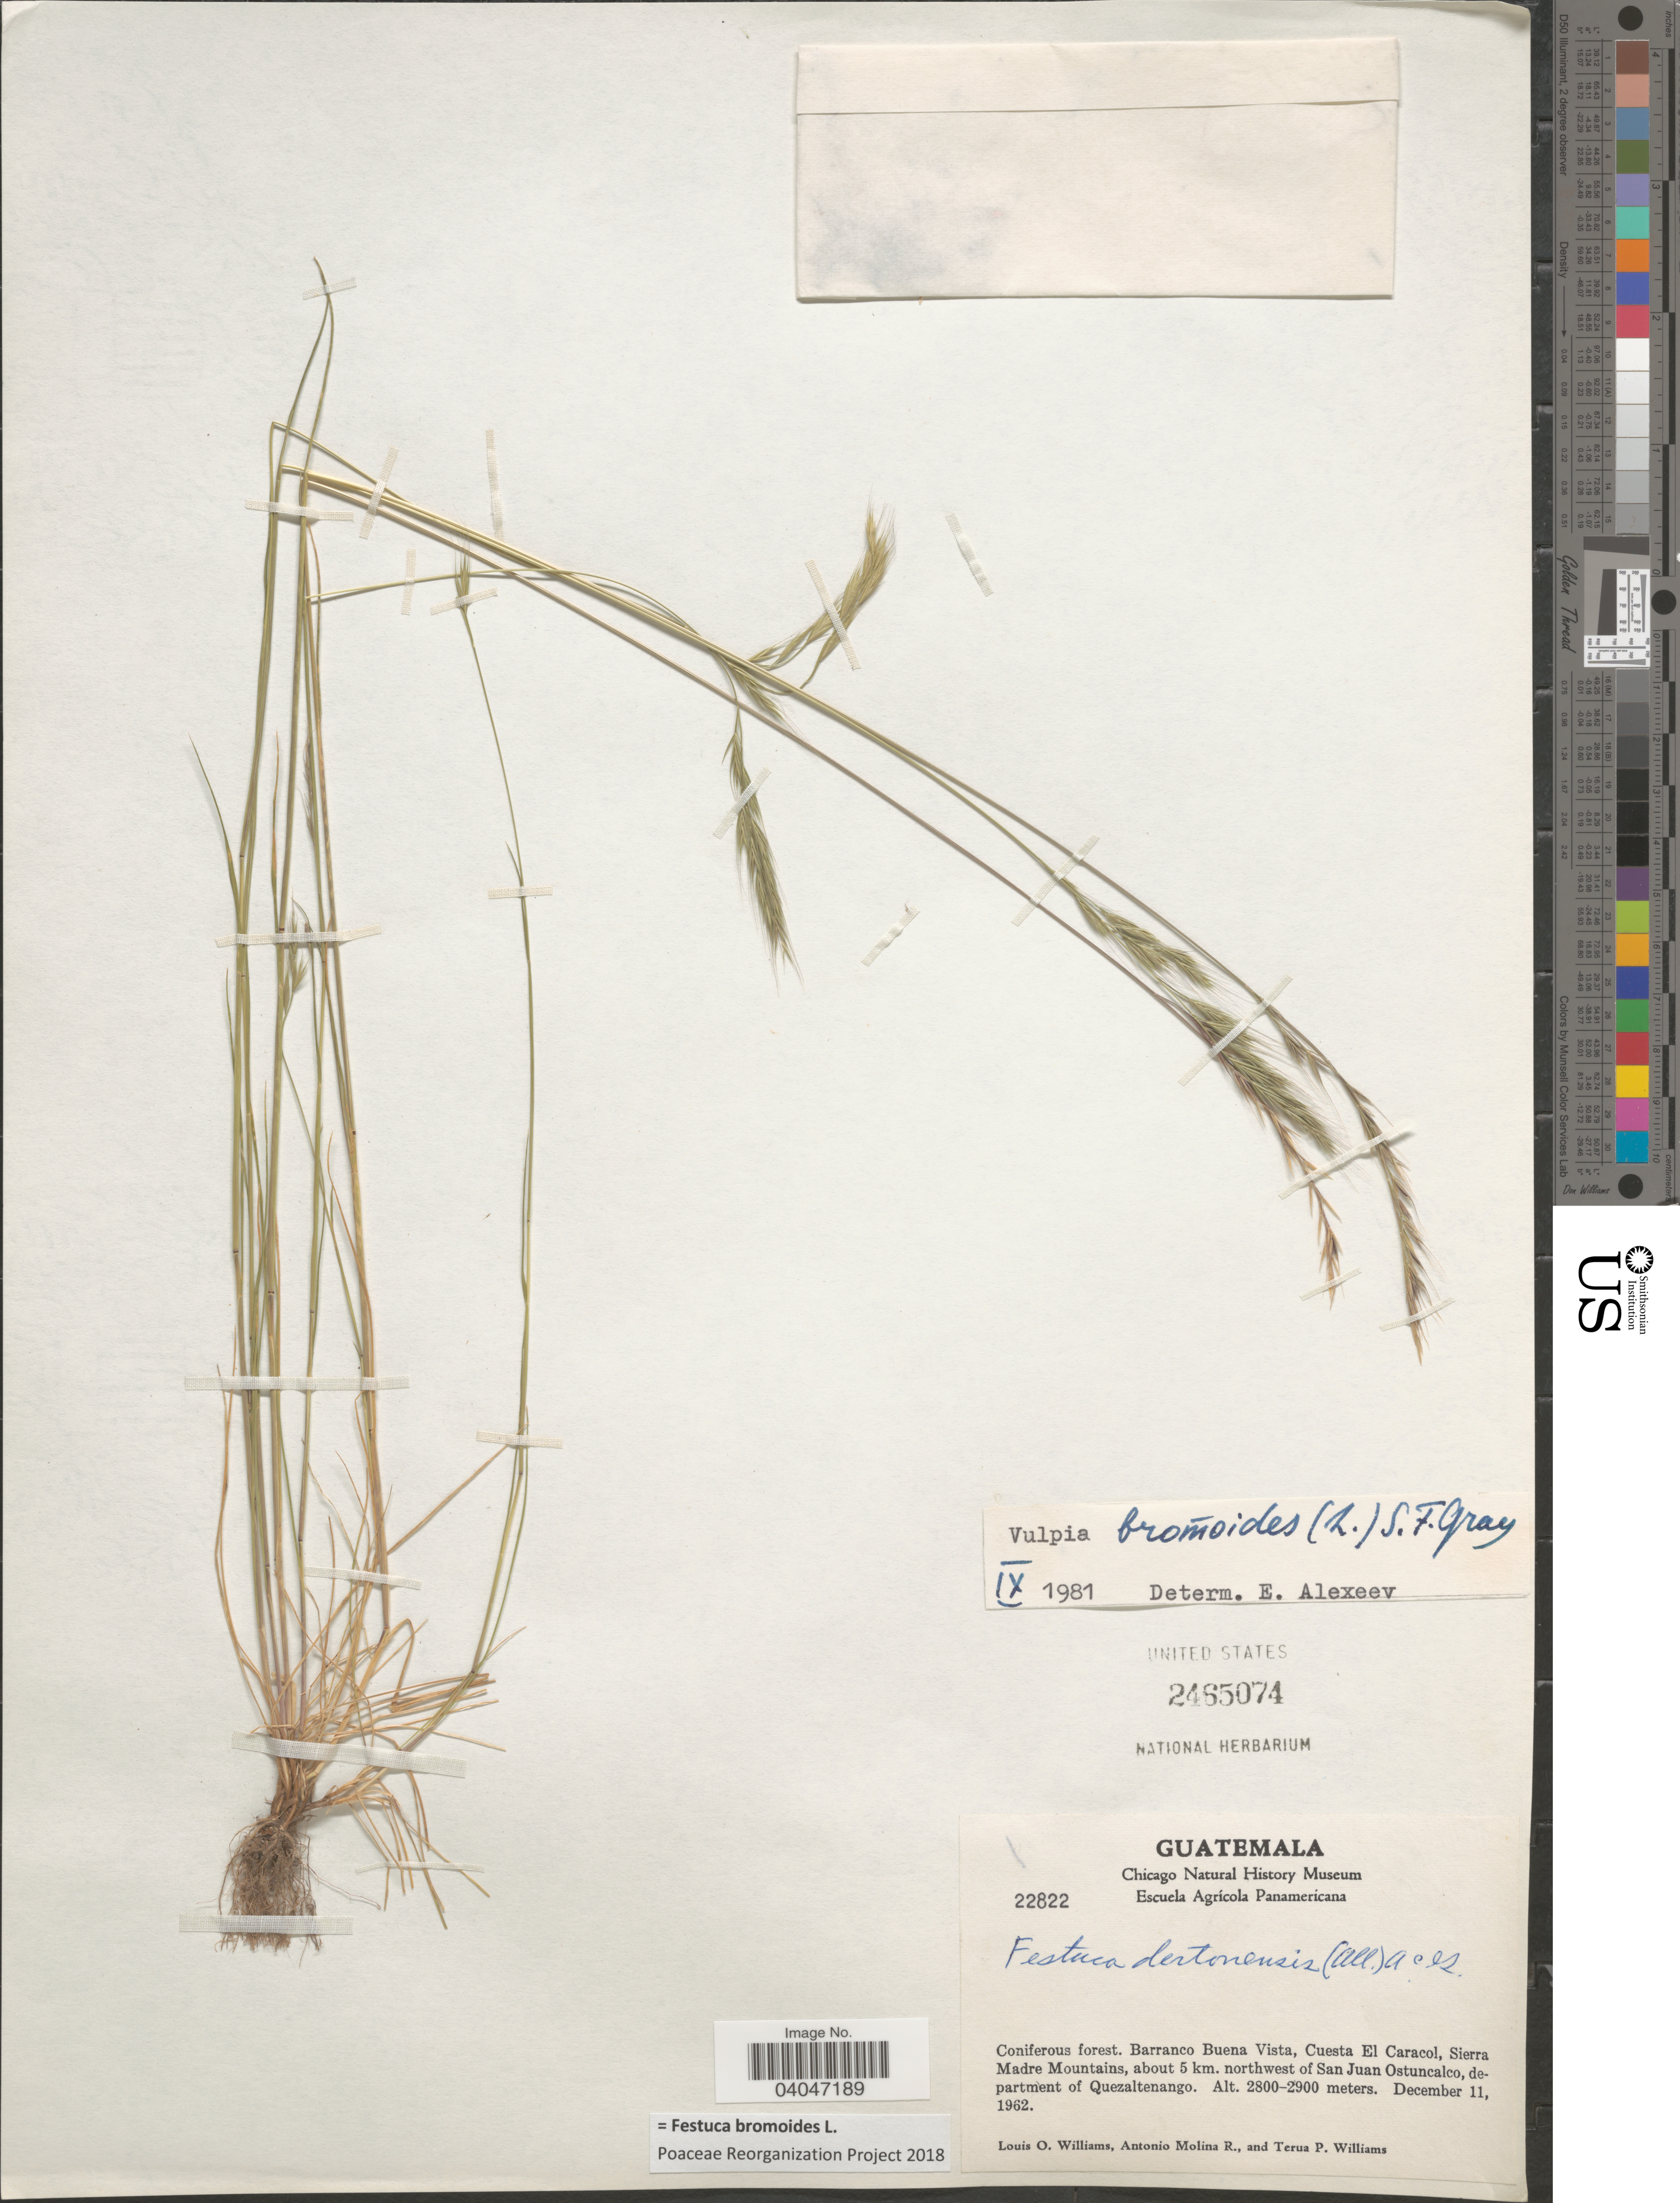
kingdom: Plantae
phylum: Tracheophyta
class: Liliopsida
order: Poales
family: Poaceae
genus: Festuca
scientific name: Festuca bromoides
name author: L.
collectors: L. O. Williams, A. Molina R. & T. Williams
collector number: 22822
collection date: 1962-12-11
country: Guatemala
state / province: Quetzaltenango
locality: Coniferous forest. Barranco Buena Vista, Cuesta El Caracol, Sierra Madre Mountains, about 5 km. northwest of San Juan Ostuncalco, department of Quezaltenango.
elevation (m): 2800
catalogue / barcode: US 2465074